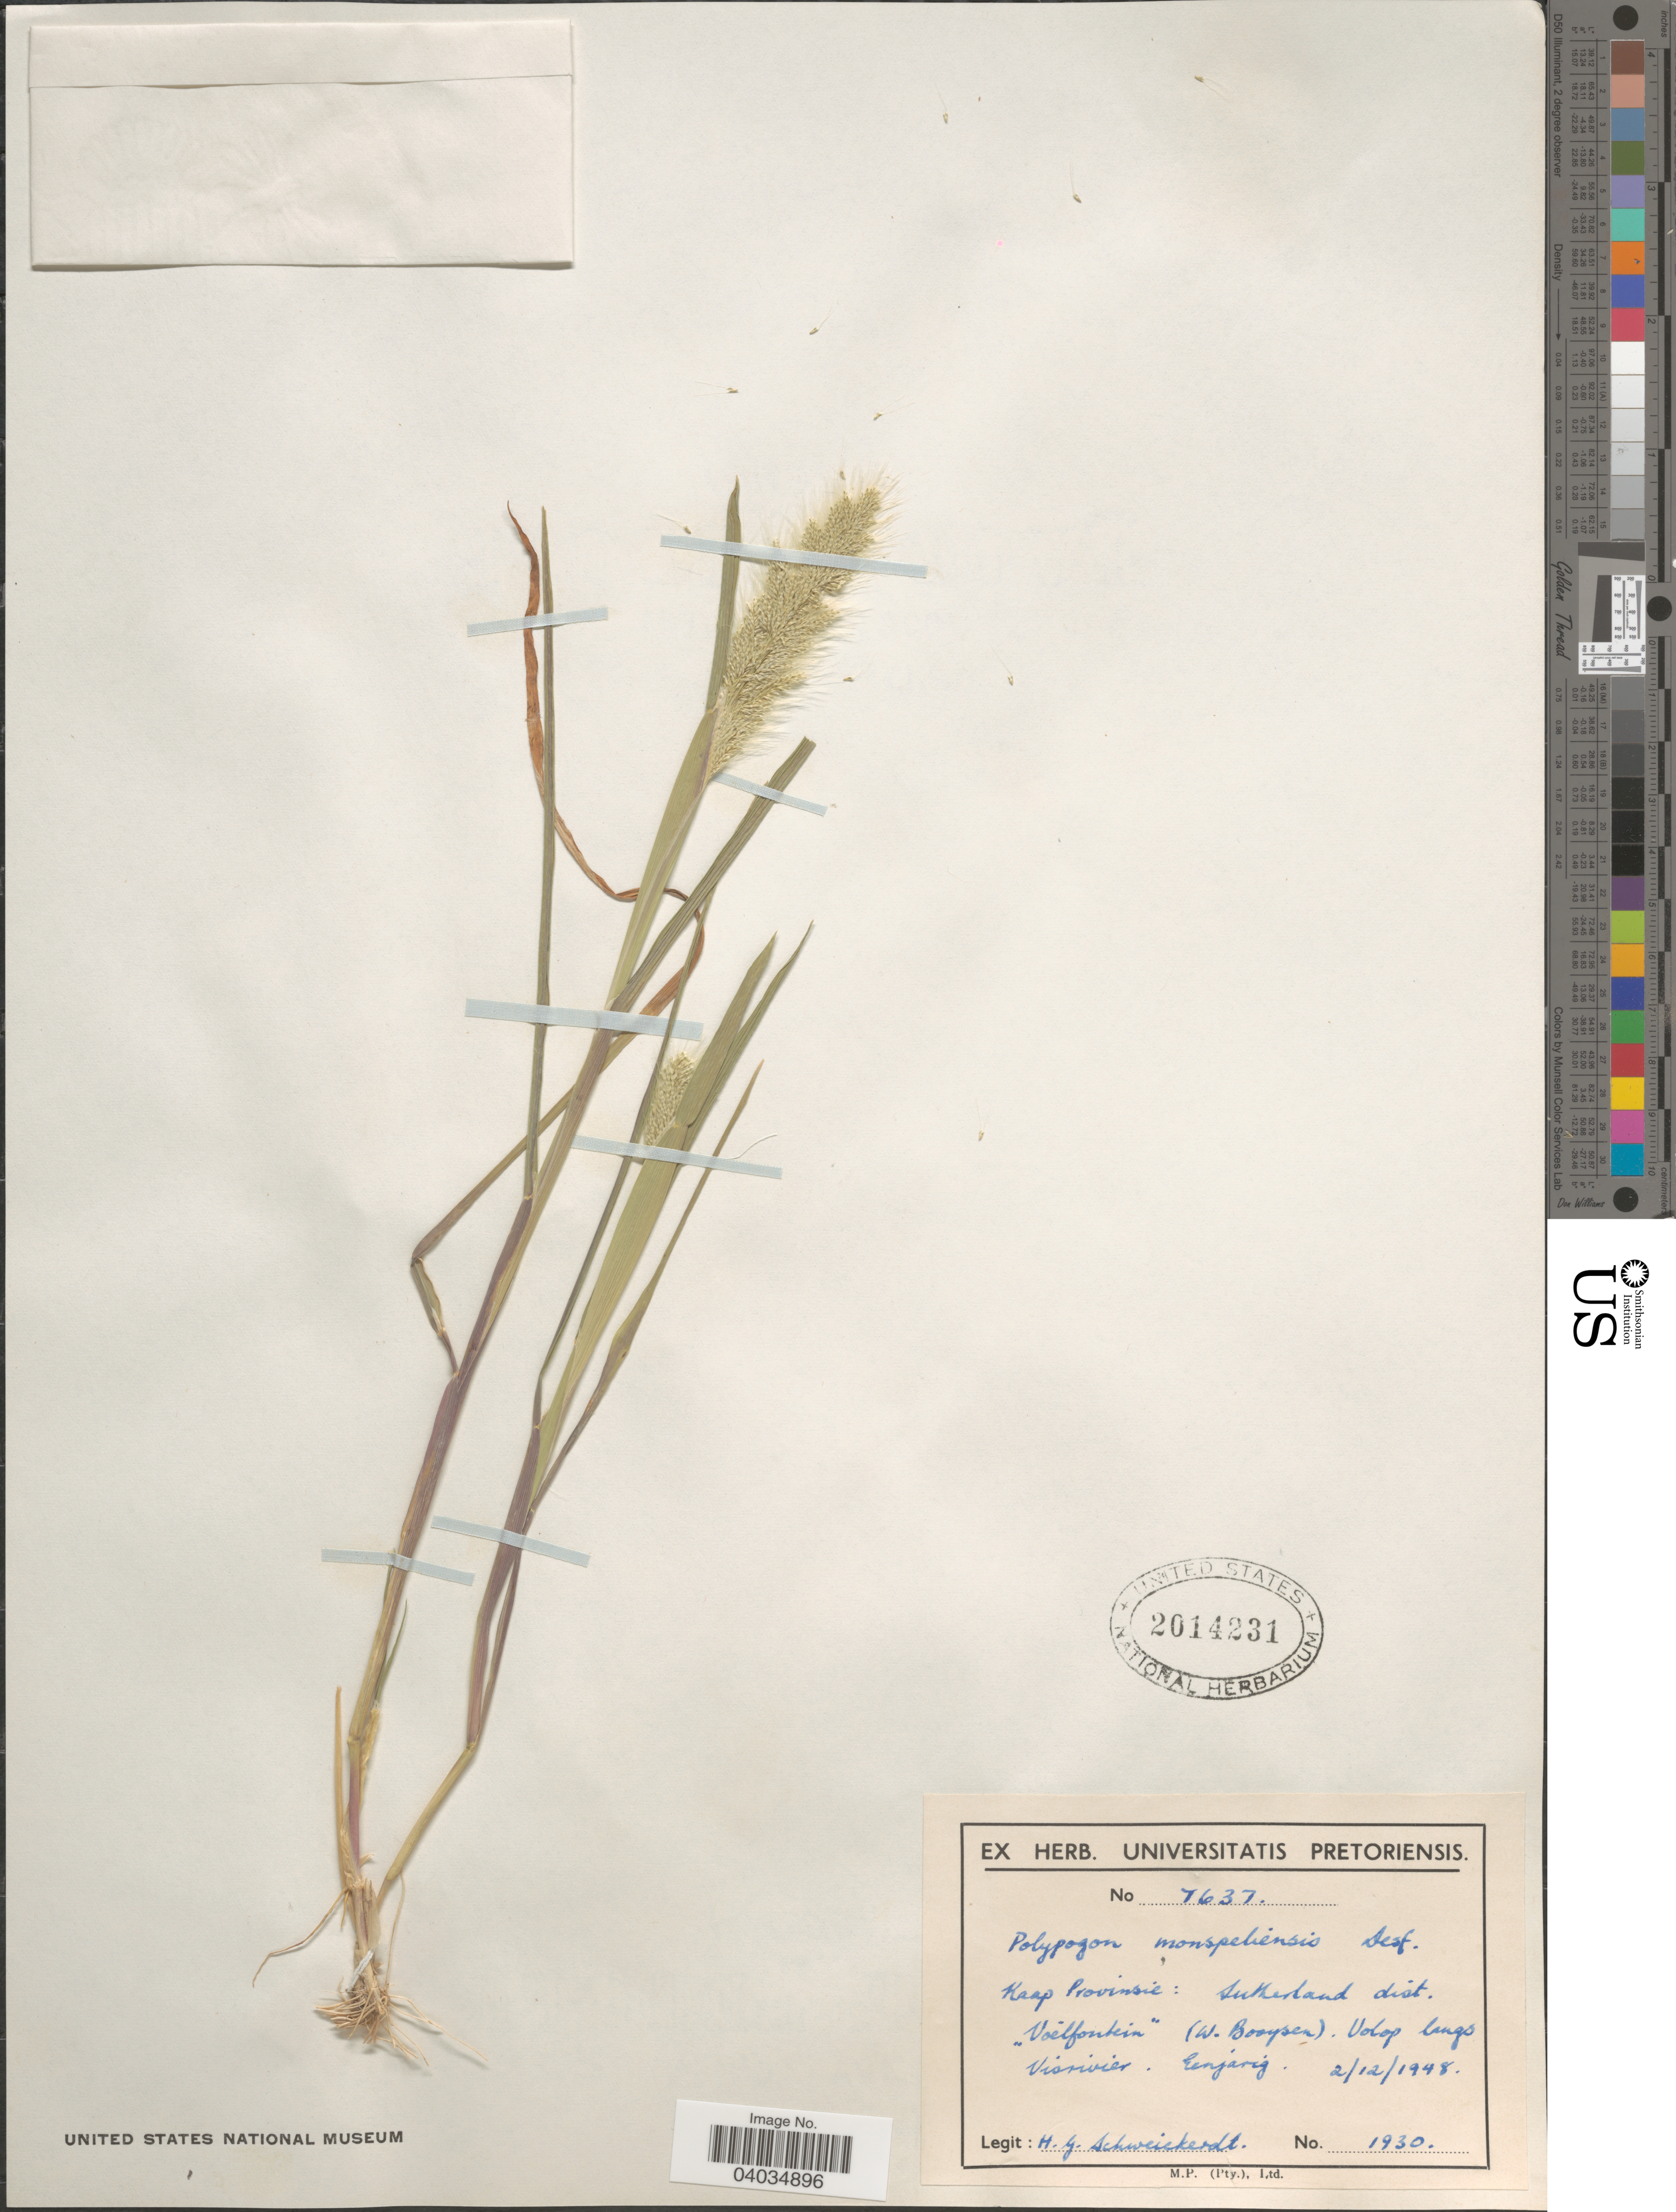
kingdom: Plantae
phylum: Tracheophyta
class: Liliopsida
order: Poales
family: Poaceae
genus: Polypogon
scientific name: Polypogon monspeliensis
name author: (L.) Desf.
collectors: H. Schweichkerdt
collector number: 1930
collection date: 1948-12-02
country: South Africa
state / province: Northern Cape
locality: Kaap Provinsie: Sutherland dist. "Voëlfontein" (W. Booysen). Volop langs Visrivier.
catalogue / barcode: US 2014231